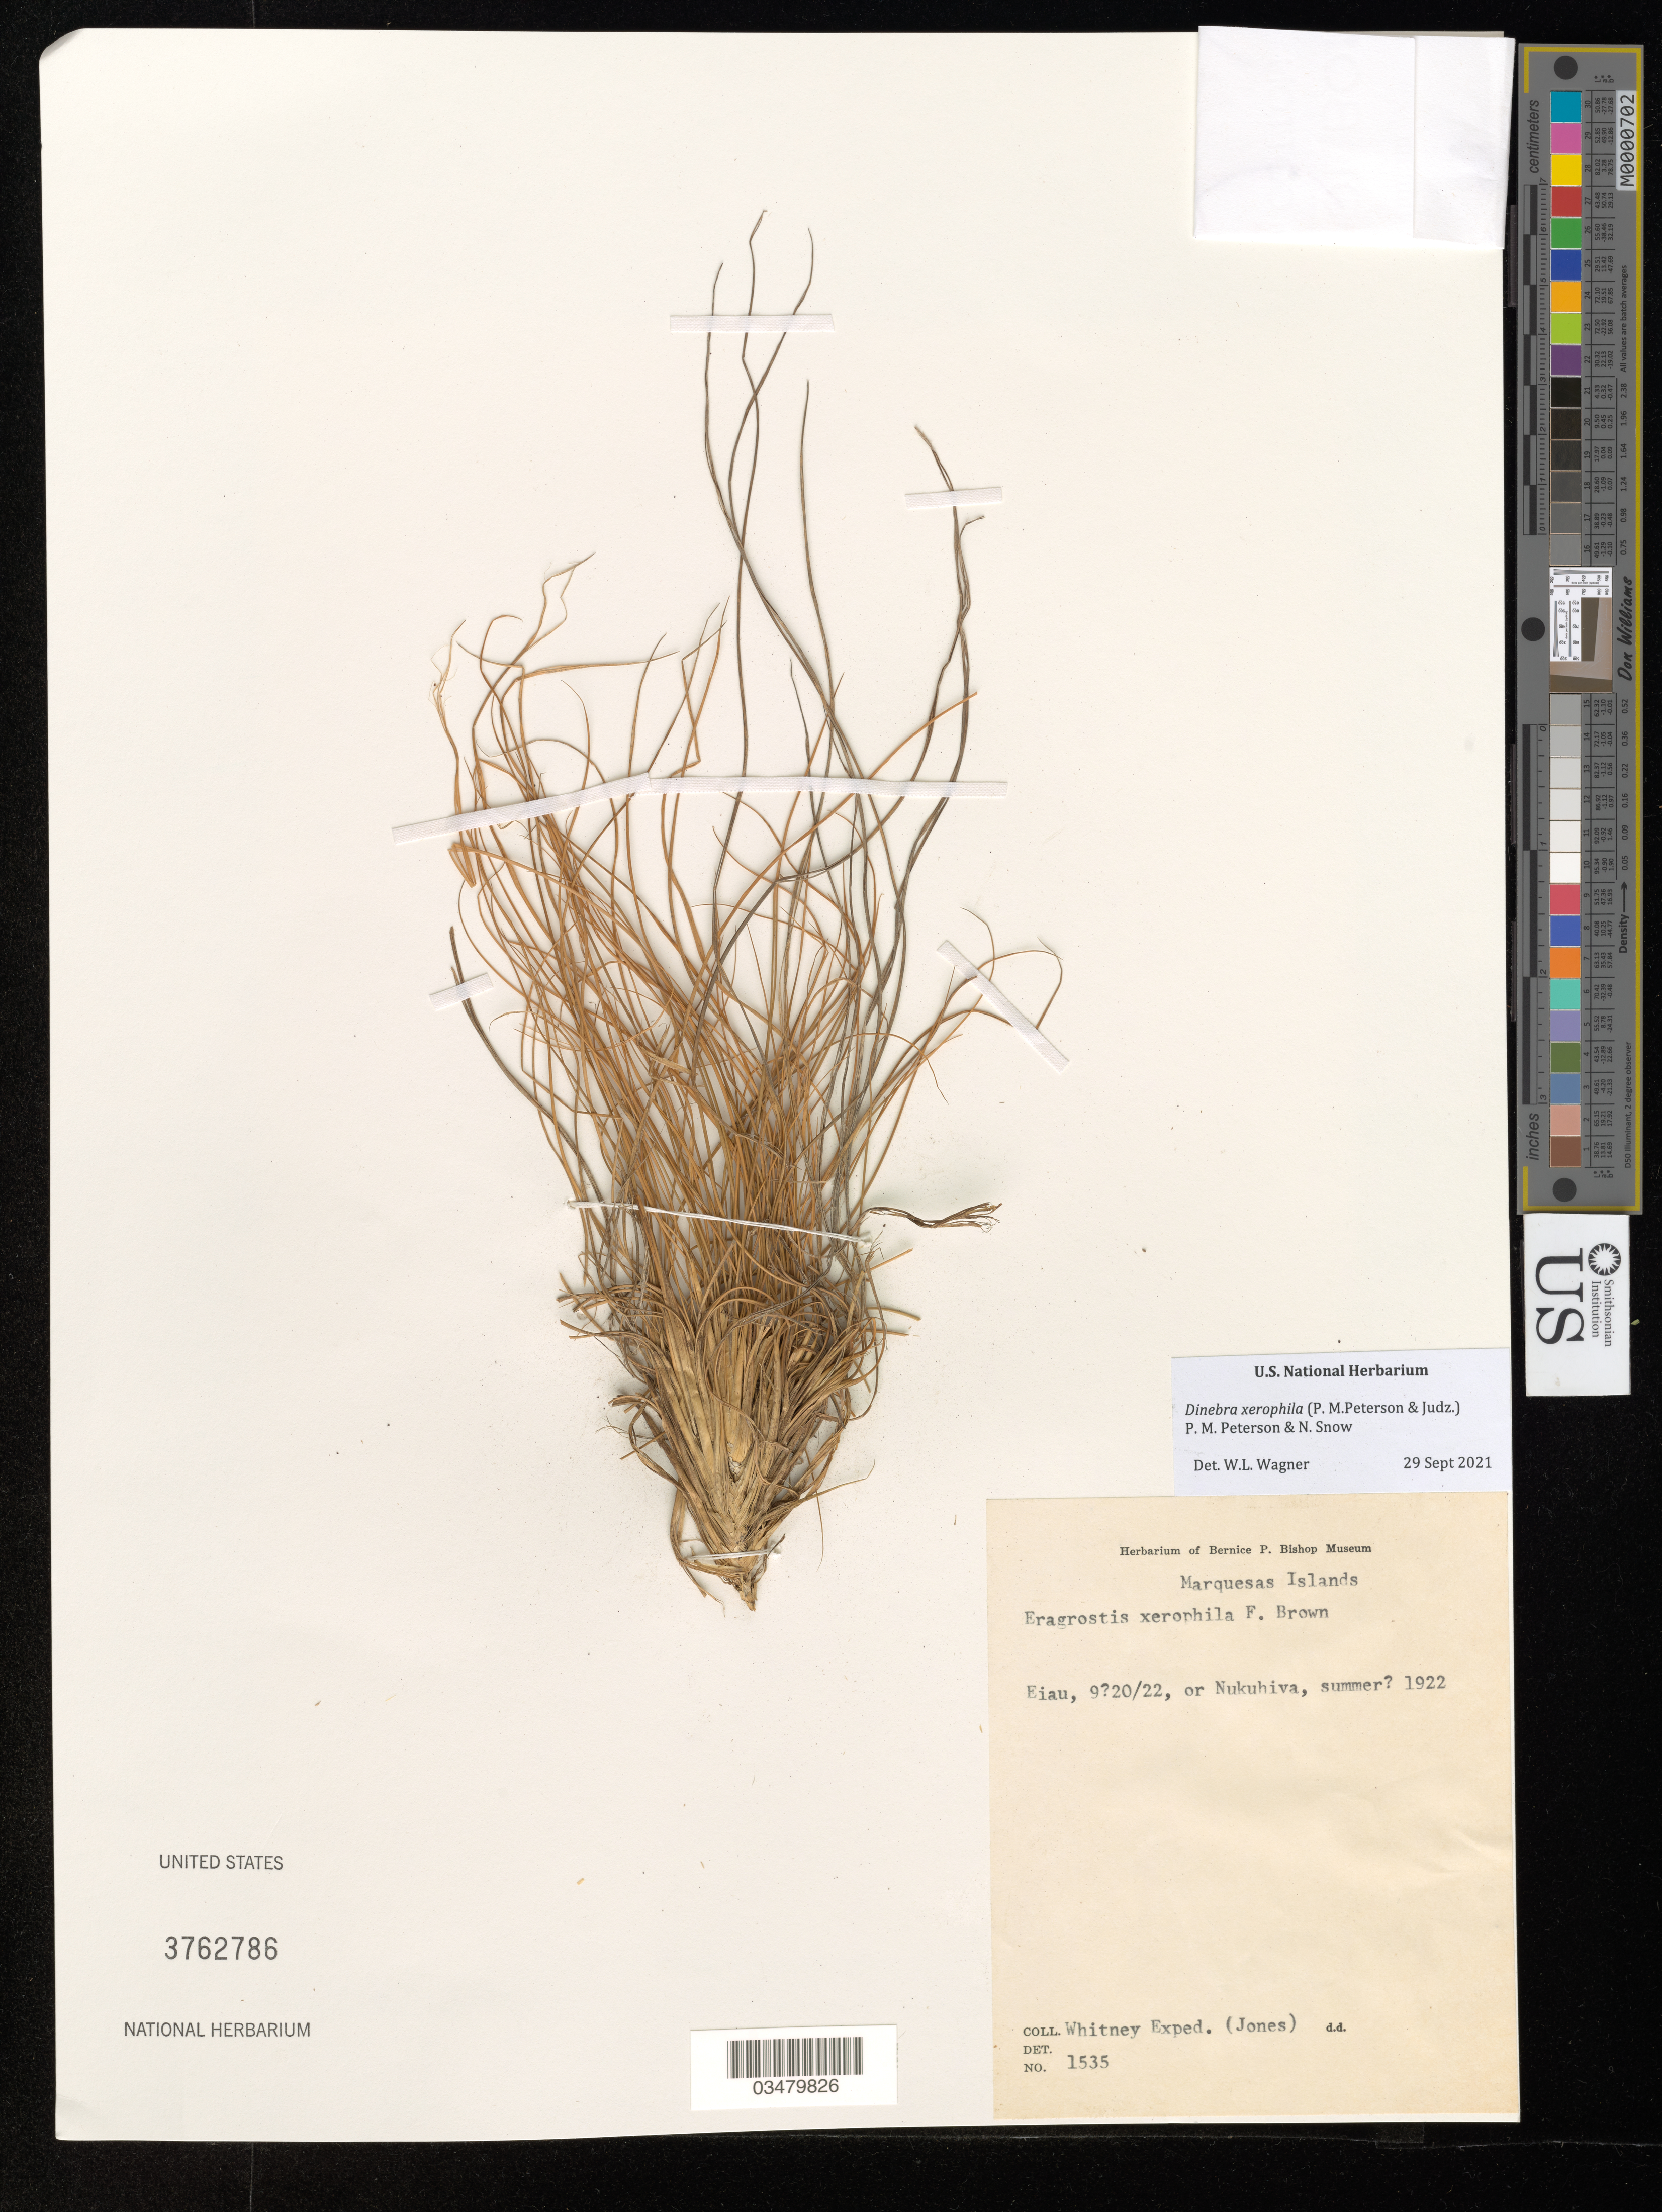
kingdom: Plantae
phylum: Tracheophyta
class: Liliopsida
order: Poales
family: Poaceae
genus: Dinebra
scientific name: Dinebra xerophila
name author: (P.M. Peterson & Judz.) P.M. Peterson & N. Snow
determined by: Wagner, W. L., (BOT), Smithsonian Institution - National Museum of Natural History (UNITED STATES)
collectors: W. B. Jones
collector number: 1535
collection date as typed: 9/20/22 or summer 1922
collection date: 1922-09-20 or 1922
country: French Polynesia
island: Eiao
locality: Eiau or Nukuhiva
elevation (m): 400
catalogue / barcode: US 3762786